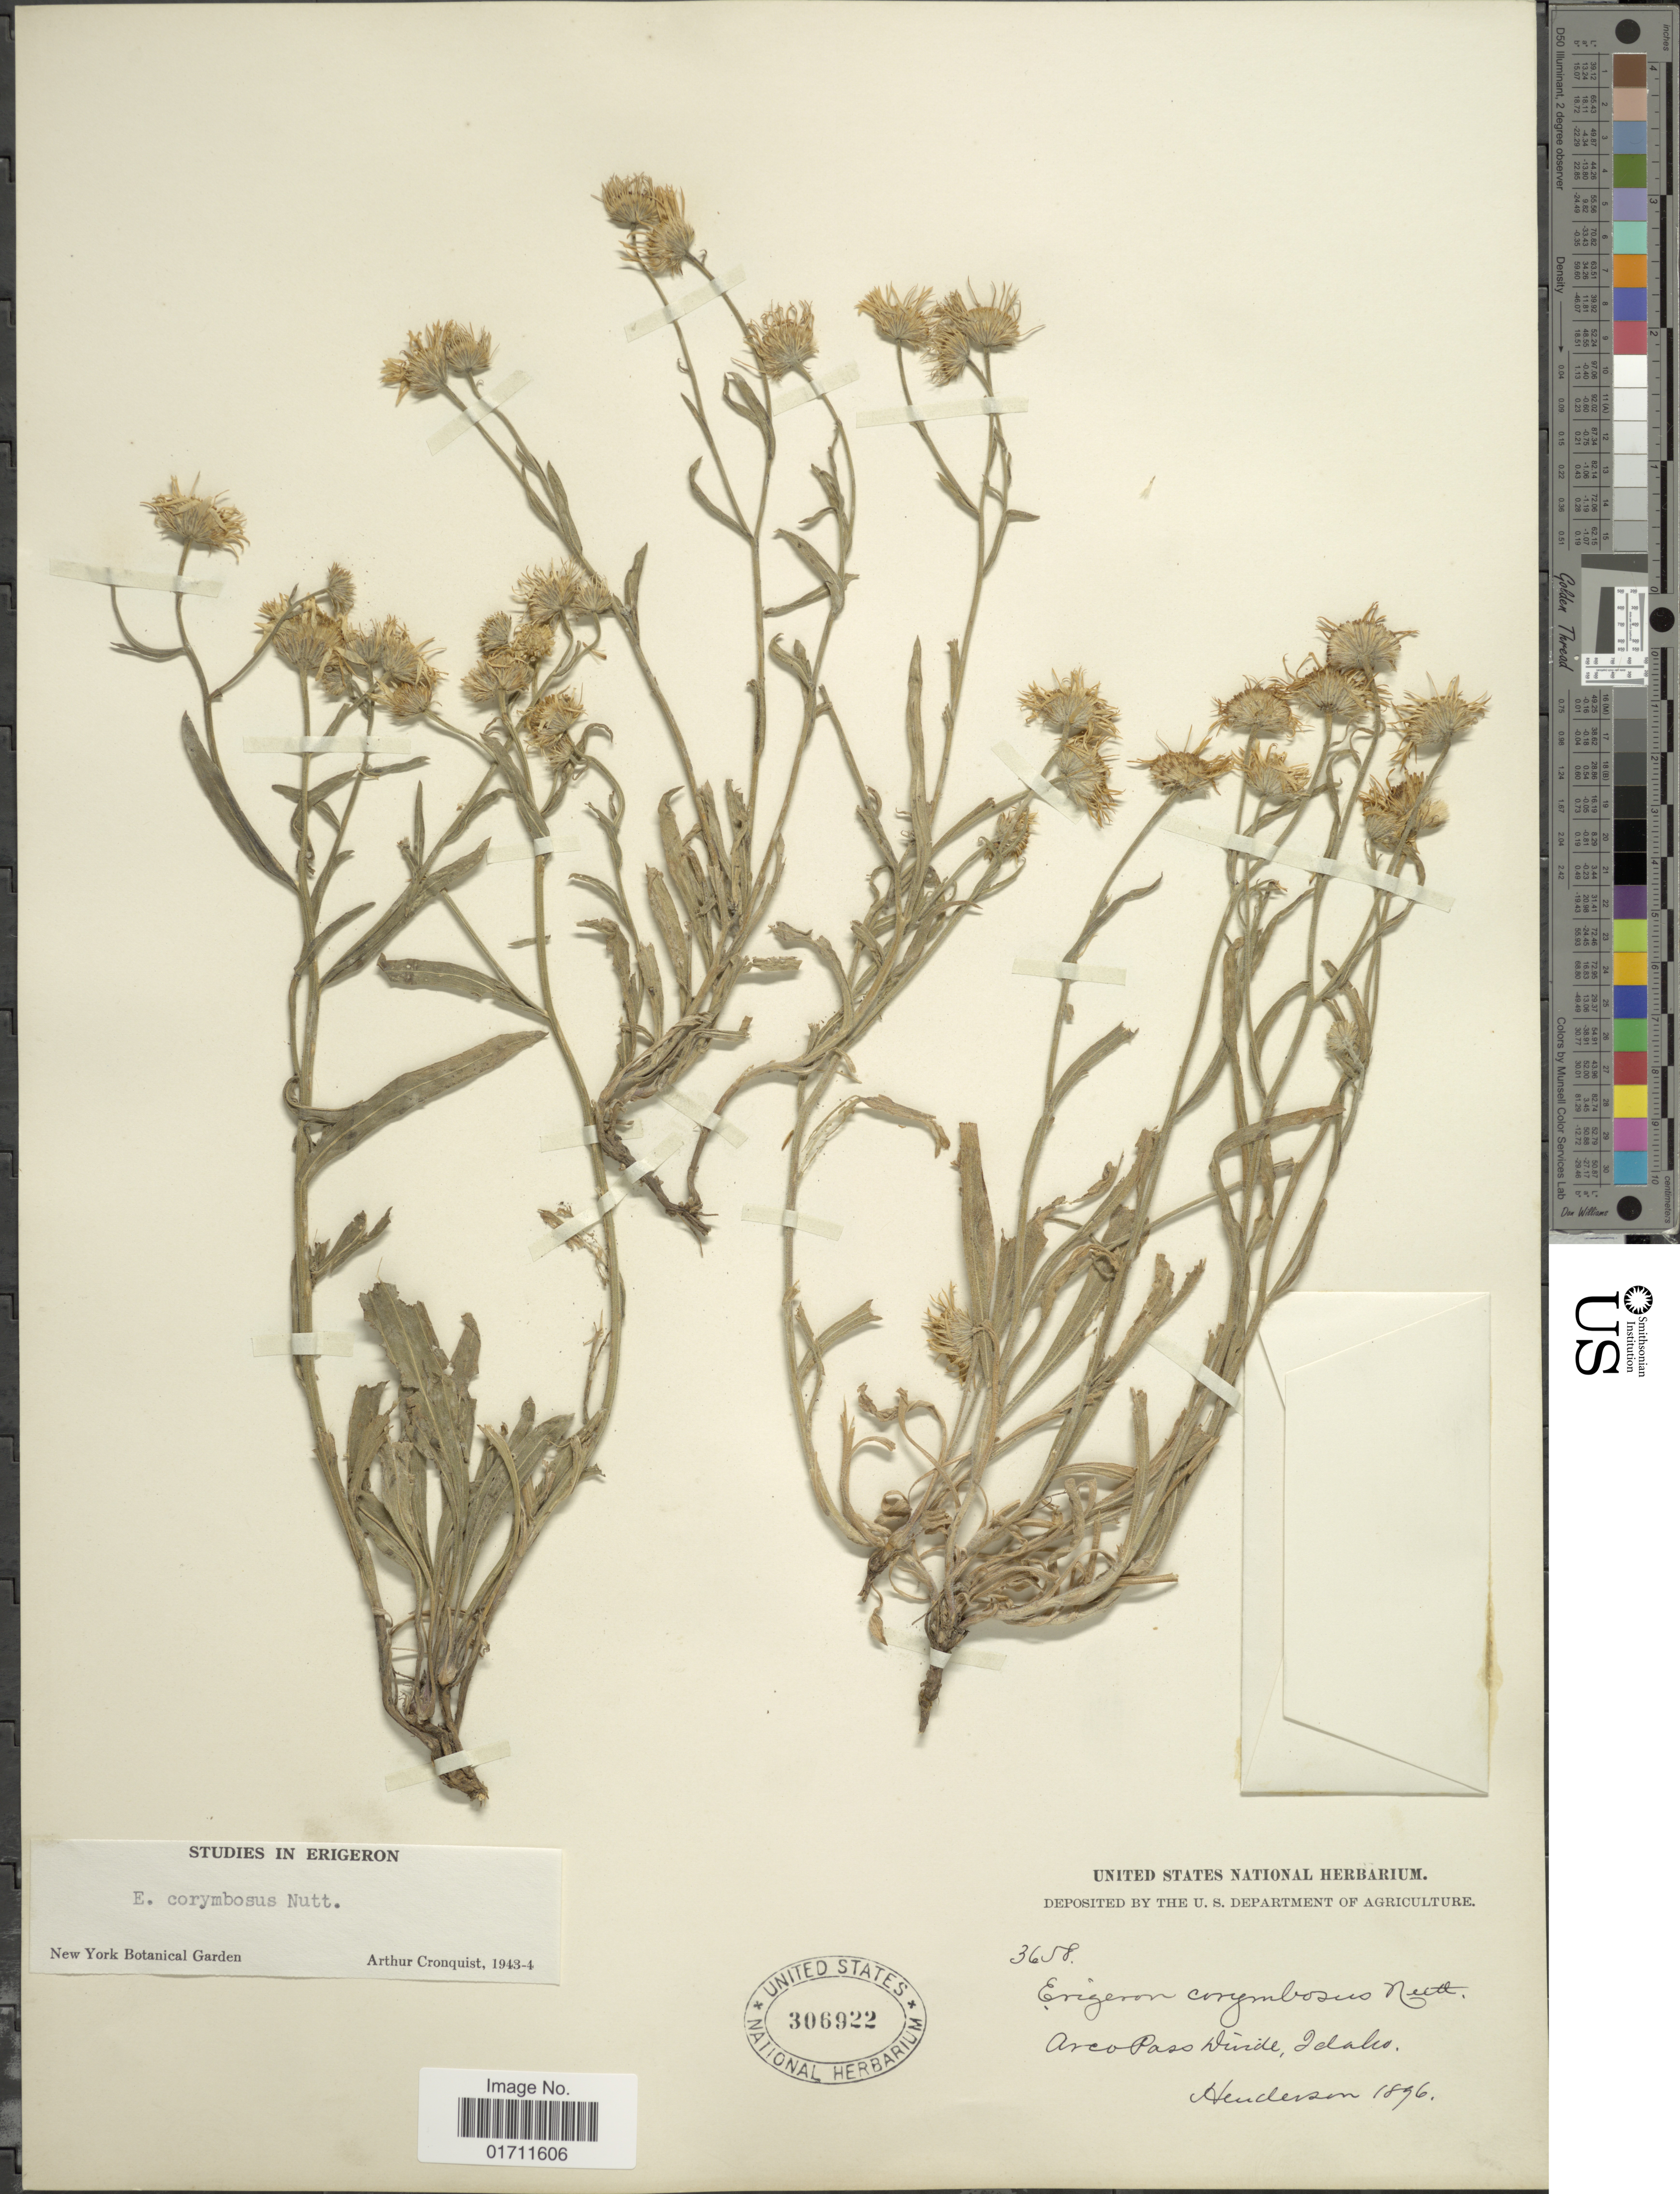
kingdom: Plantae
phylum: Tracheophyta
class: Magnoliopsida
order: Asterales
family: Asteraceae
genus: Erigeron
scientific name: Erigeron corymbosus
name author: Nutt.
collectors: -. Henderson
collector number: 3658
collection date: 1896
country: United States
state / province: Idaho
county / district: Blaine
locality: Arco Pass Divide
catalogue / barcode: US 306922